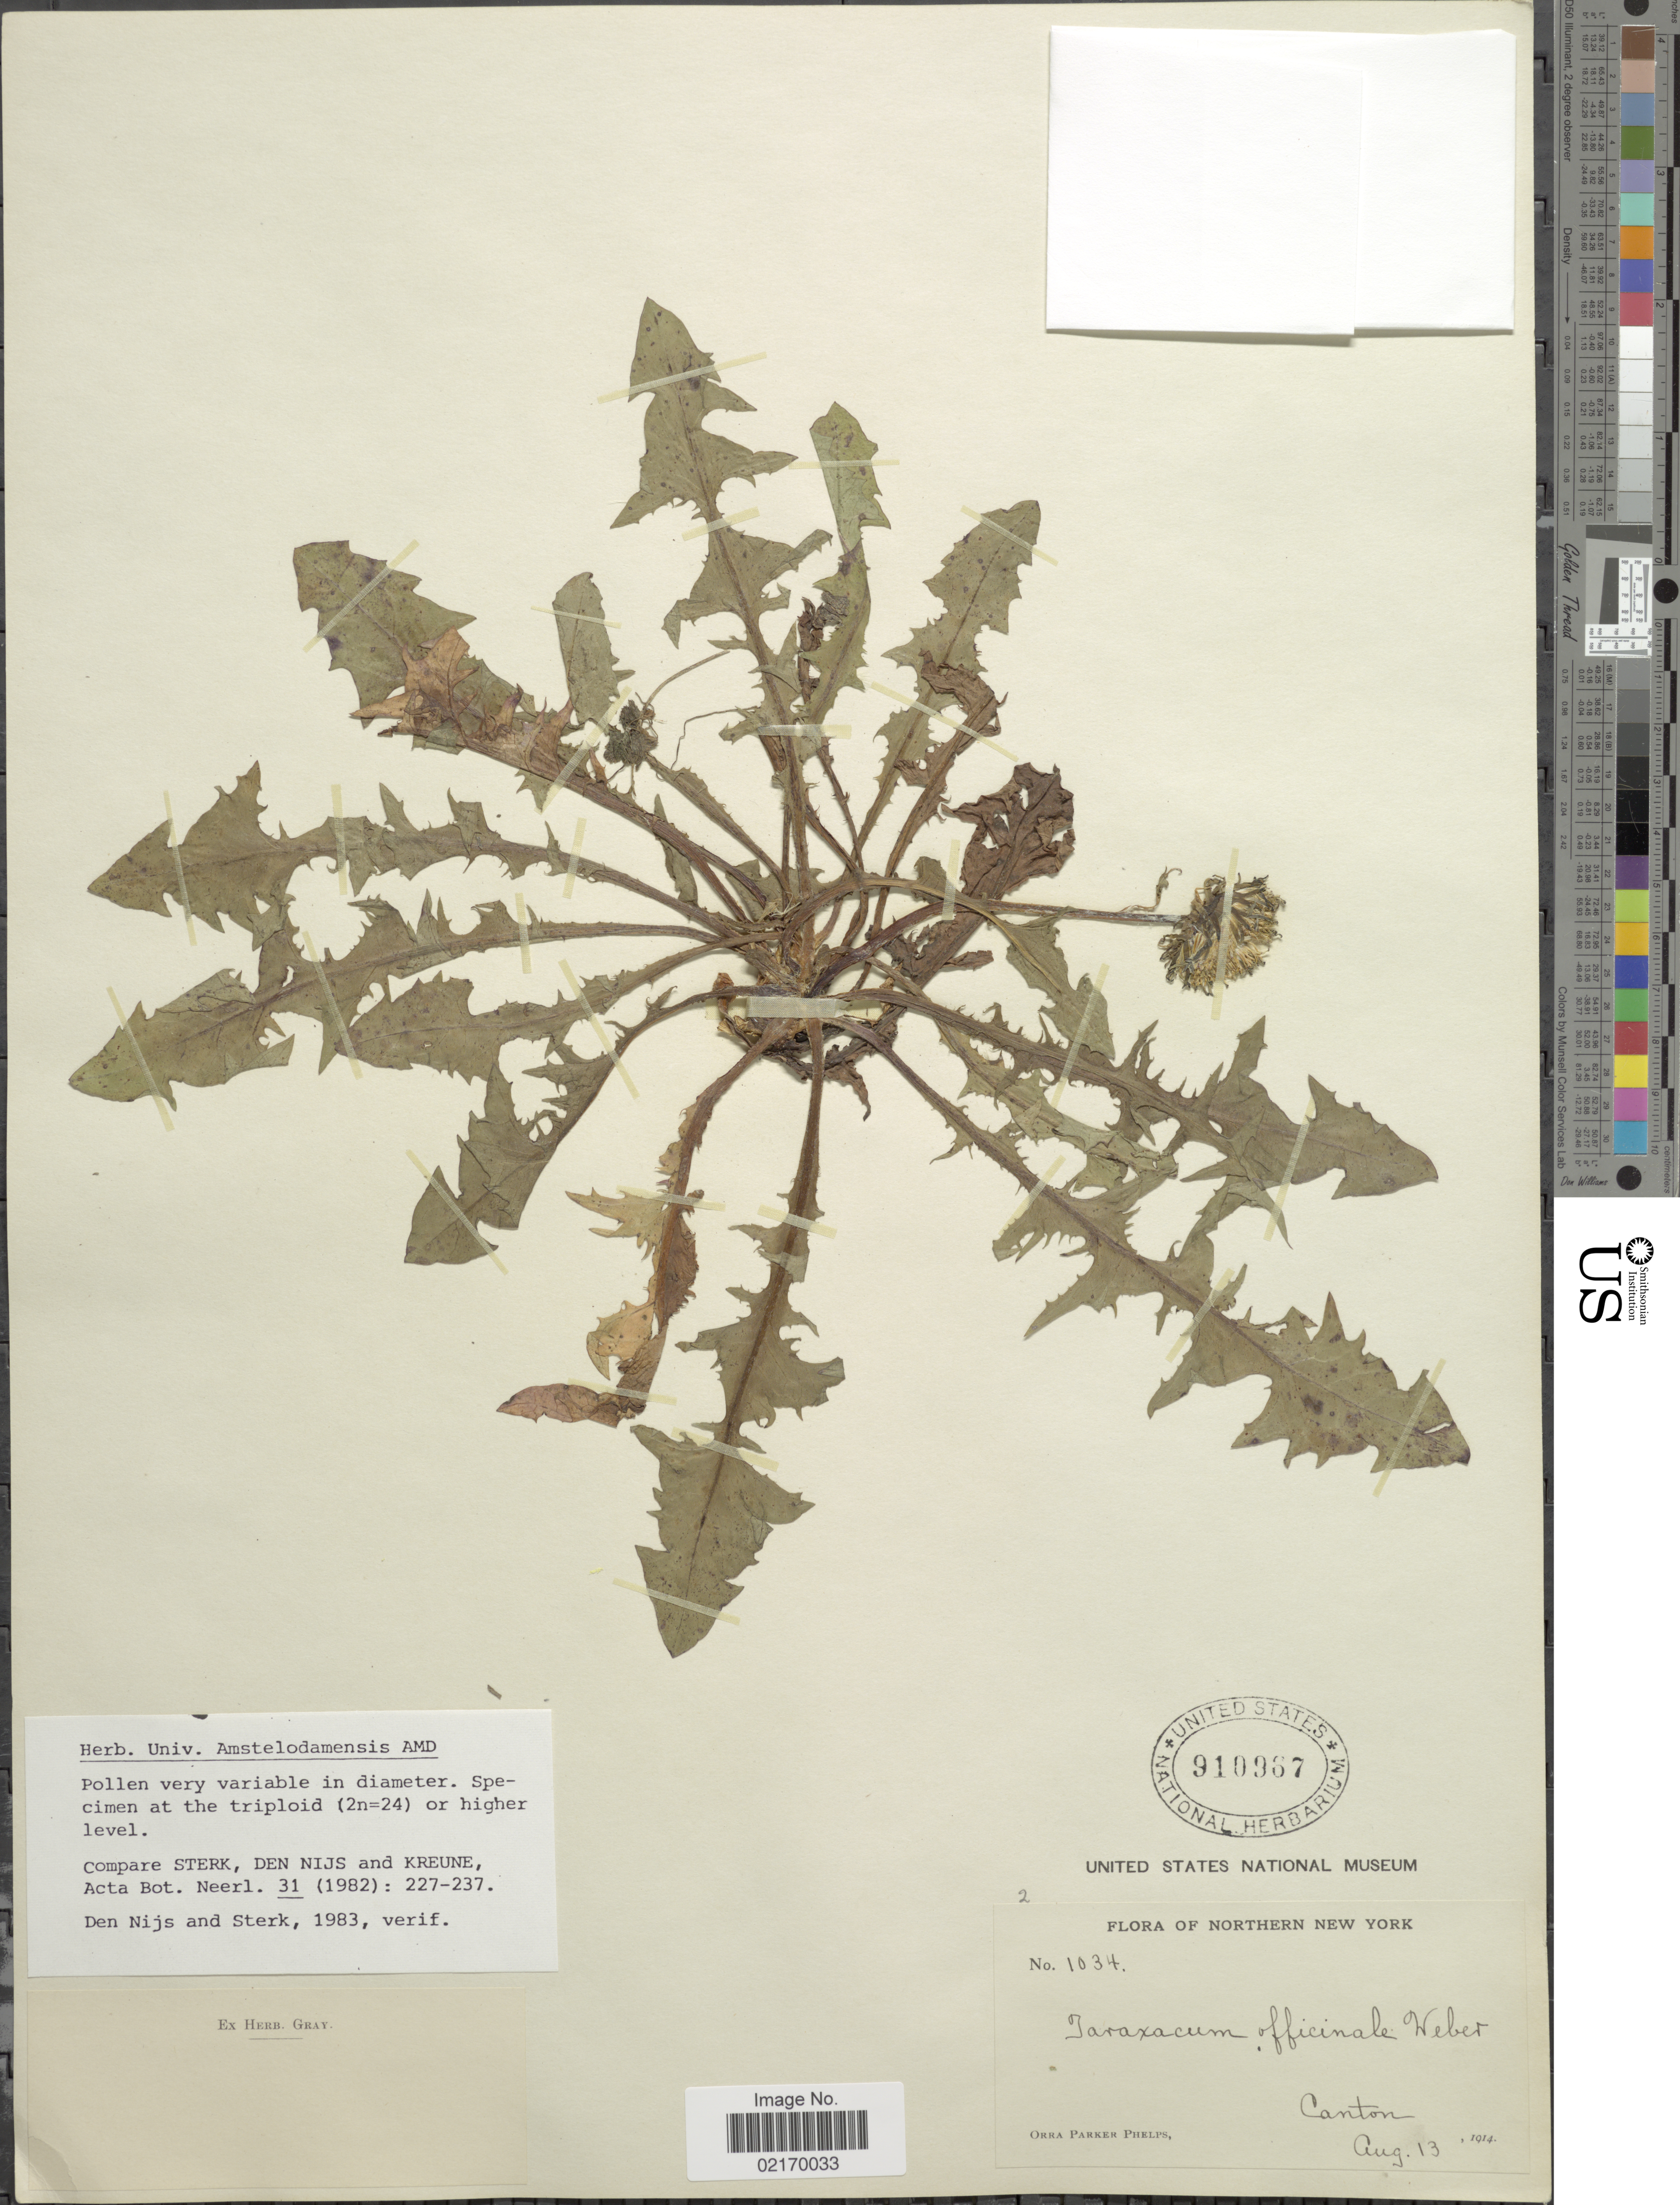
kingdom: Plantae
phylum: Tracheophyta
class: Magnoliopsida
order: Asterales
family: Asteraceae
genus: Taraxacum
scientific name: Taraxacum officinale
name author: G.H. Weber ex F.H. Wigg.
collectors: O. P. Phelps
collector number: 1034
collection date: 1914-08-13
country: United States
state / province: New York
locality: Northern New York, Canton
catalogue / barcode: US 910967